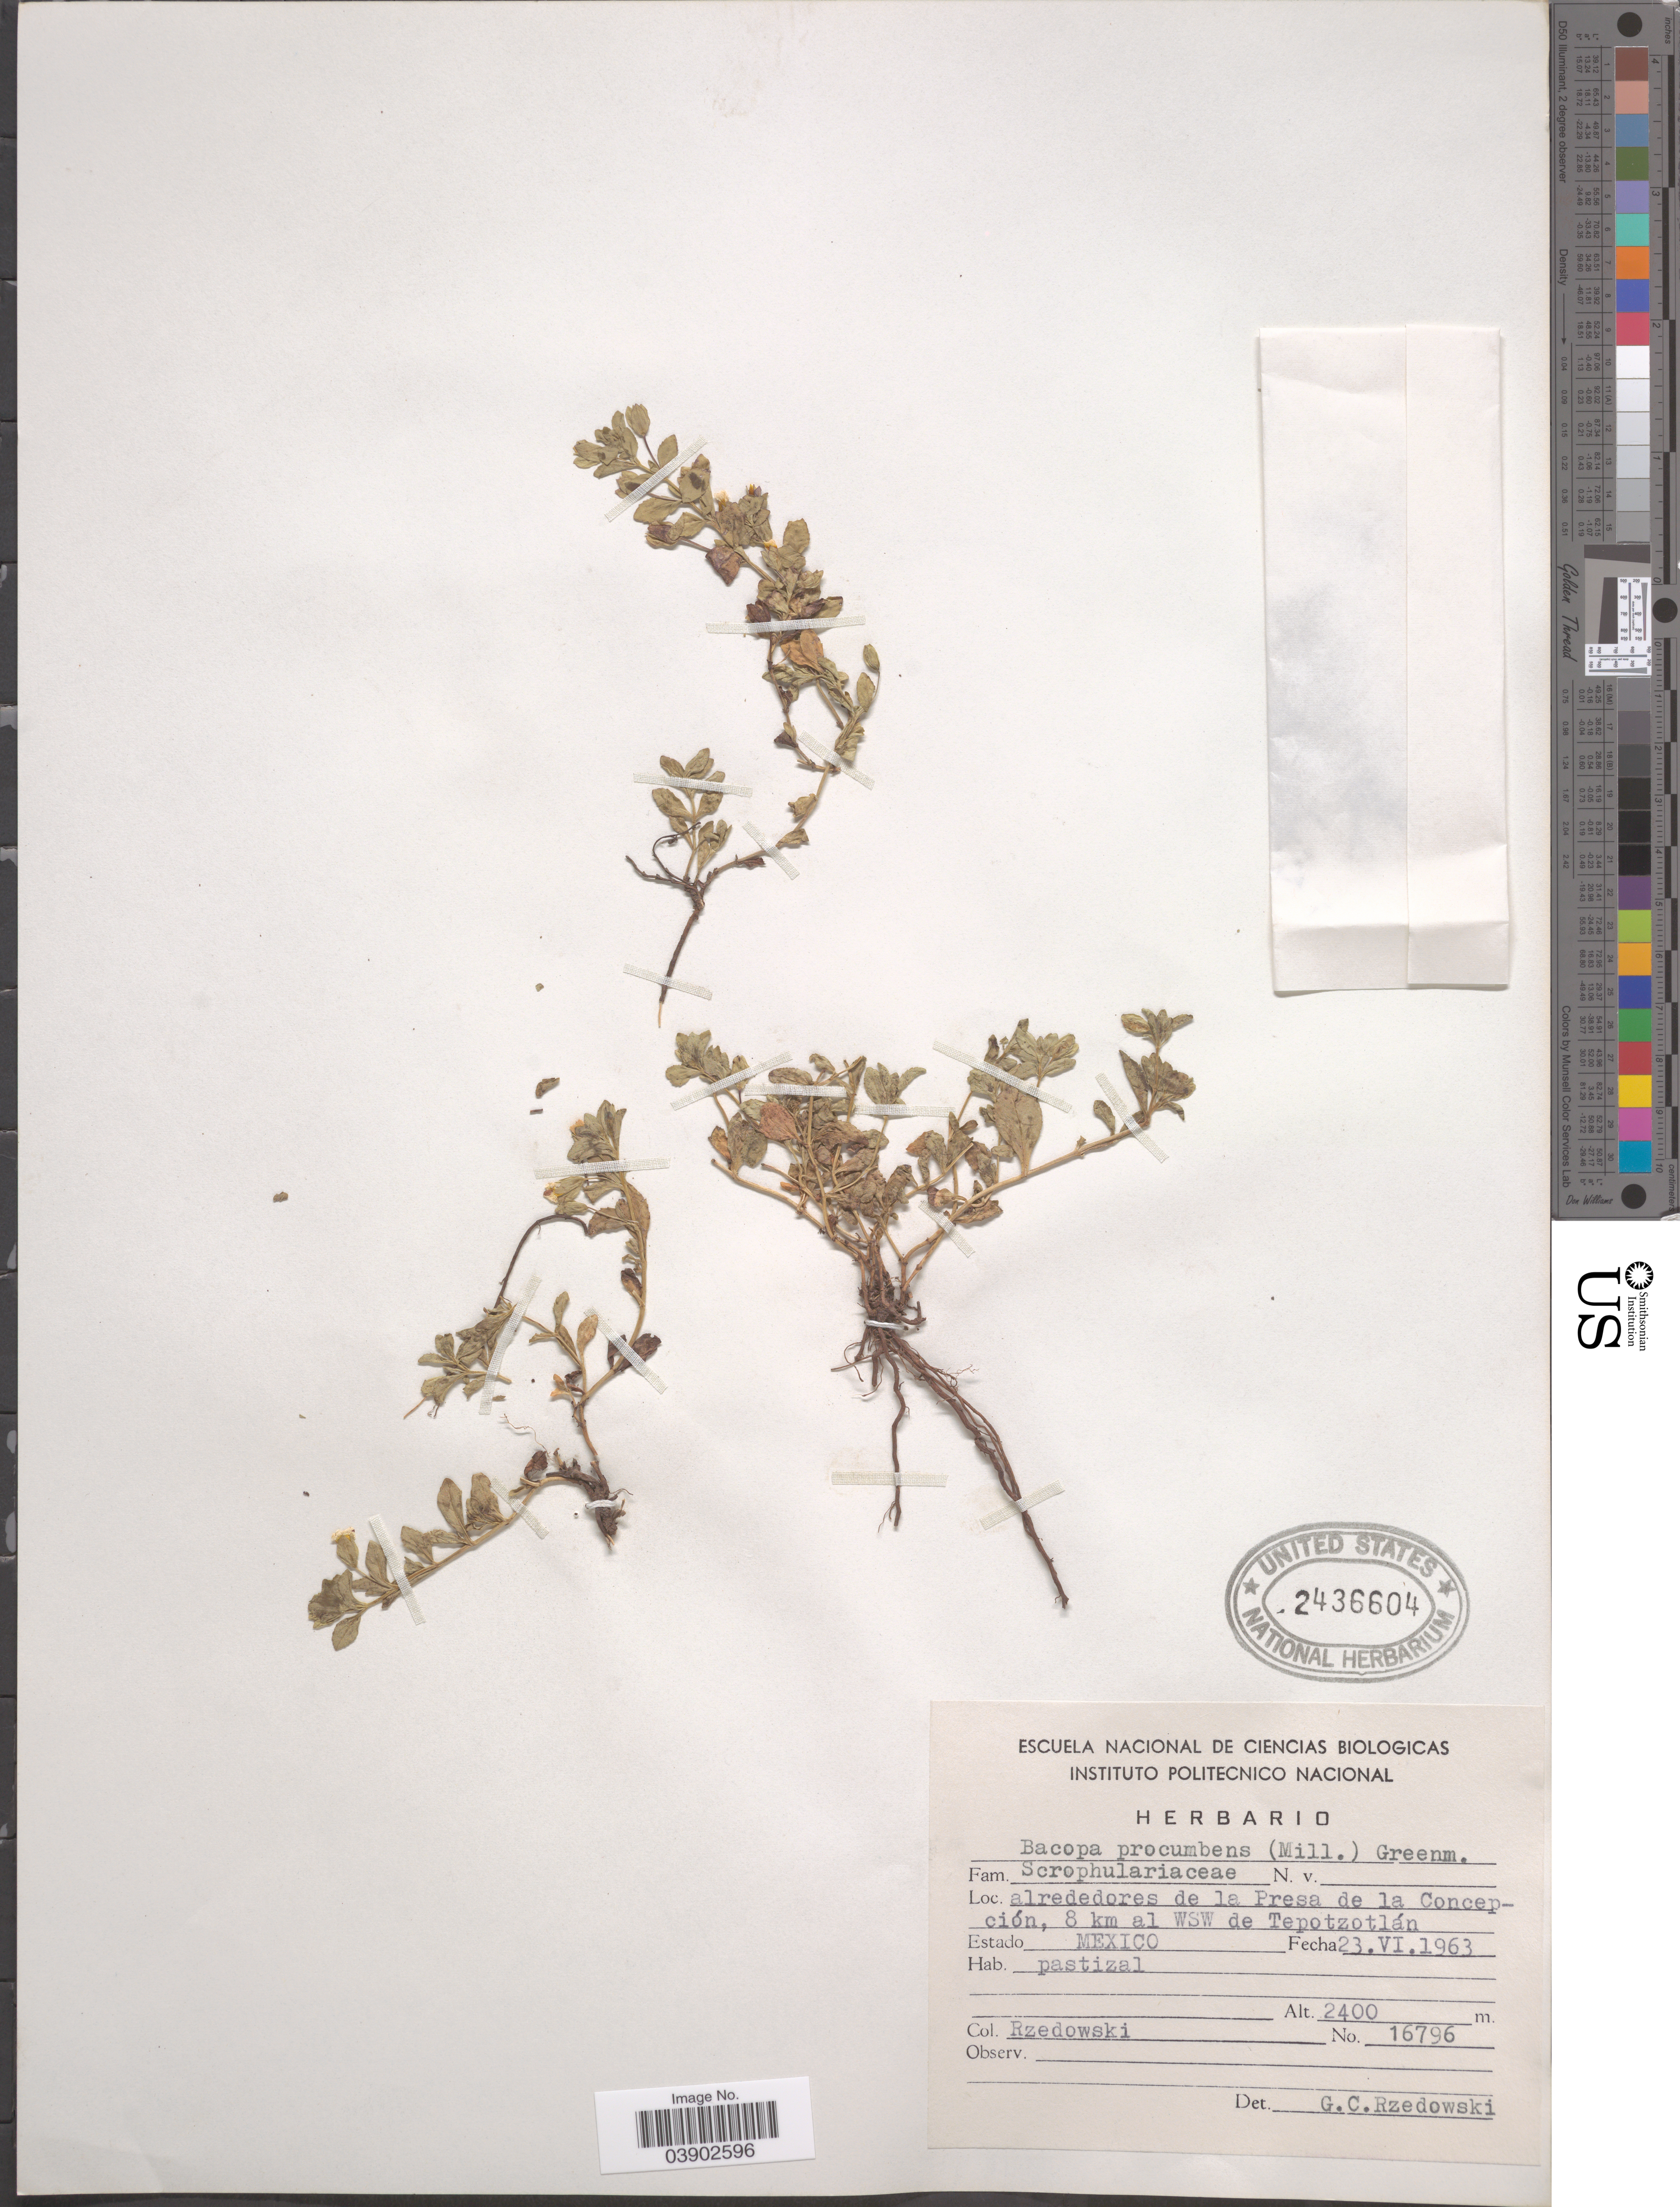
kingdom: Plantae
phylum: Tracheophyta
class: Magnoliopsida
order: Lamiales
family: Plantaginaceae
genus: Mecardonia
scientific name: Mecardonia procumbens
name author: (Mill.) Small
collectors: Rzedowski, --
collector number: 16796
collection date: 1963-06-23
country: Mexico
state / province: México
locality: Alrededores de la Presa de la Concepción, 8 km al WSW de Tepotzotlán.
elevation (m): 2400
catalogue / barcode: US 2436604